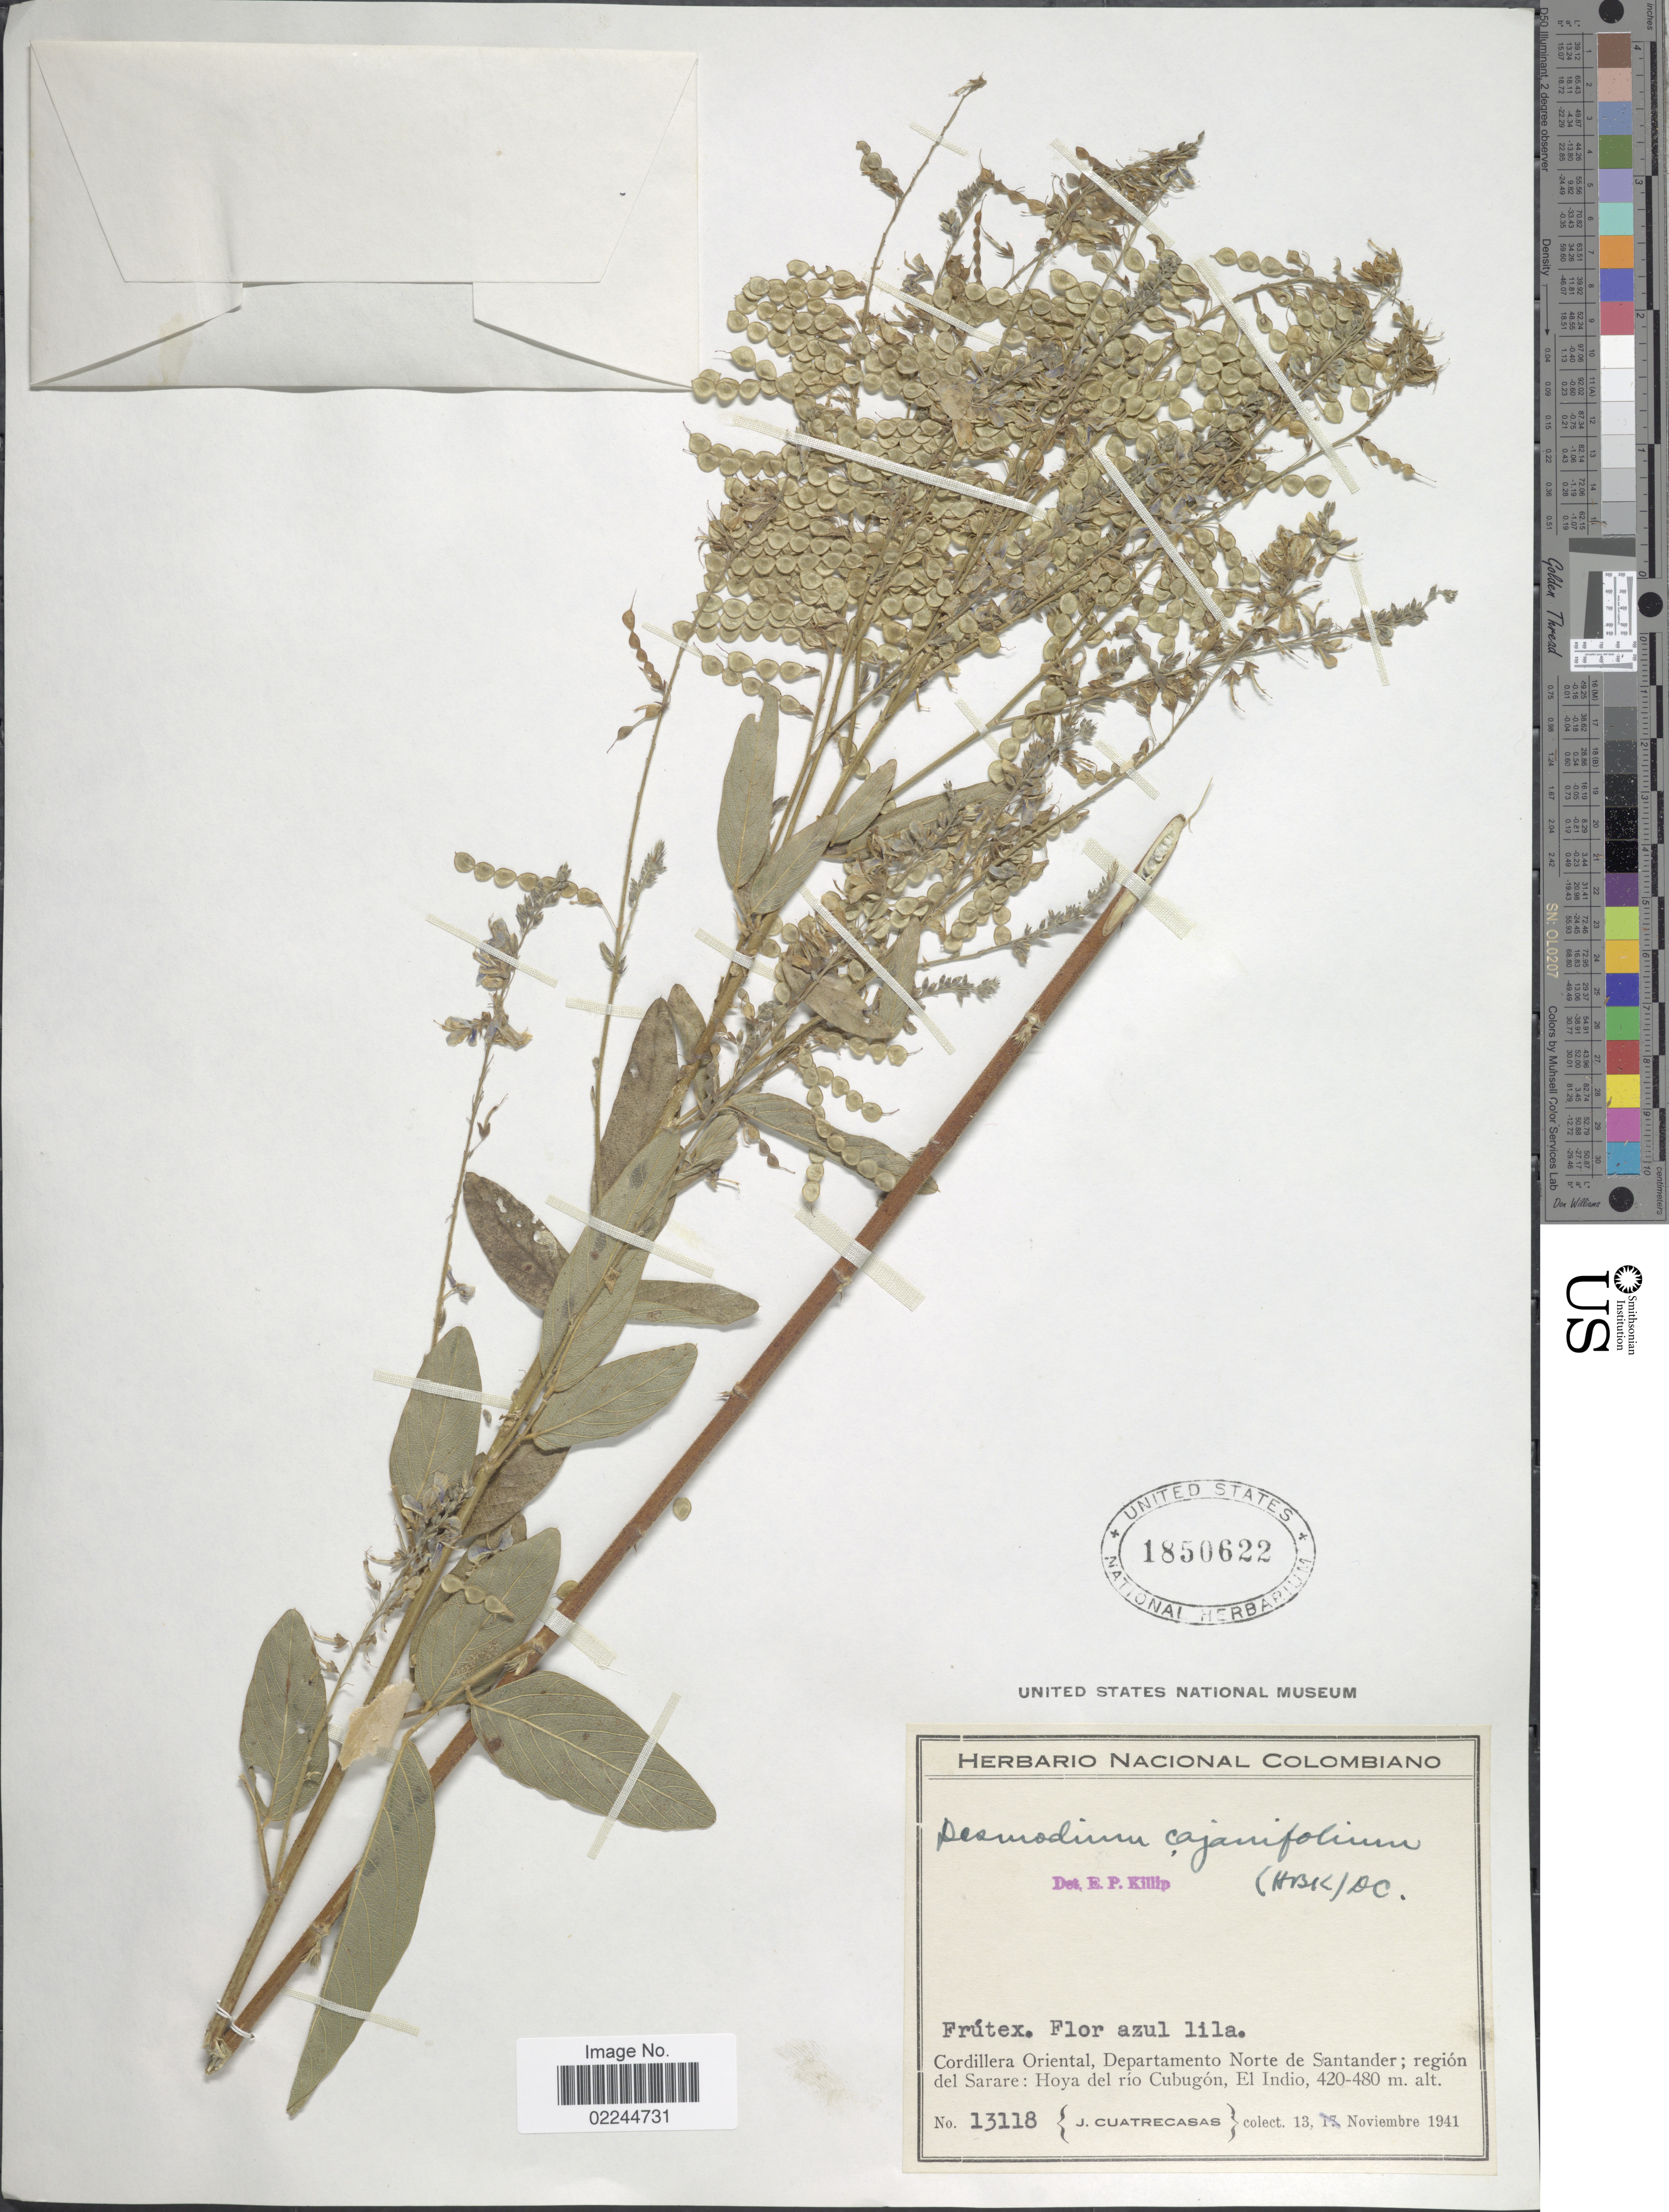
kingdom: Plantae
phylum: Tracheophyta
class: Magnoliopsida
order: Fabales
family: Fabaceae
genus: Desmodium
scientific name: Desmodium cajanifolium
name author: (Kunth) DC.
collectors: J. Cuatrecasas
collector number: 13118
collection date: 1941-11-13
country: Colombia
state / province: Norte de Santander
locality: Cordillera Oriental, region del Sarare, Hoya del rio Cubugon, El Indio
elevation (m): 420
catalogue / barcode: US 1850622